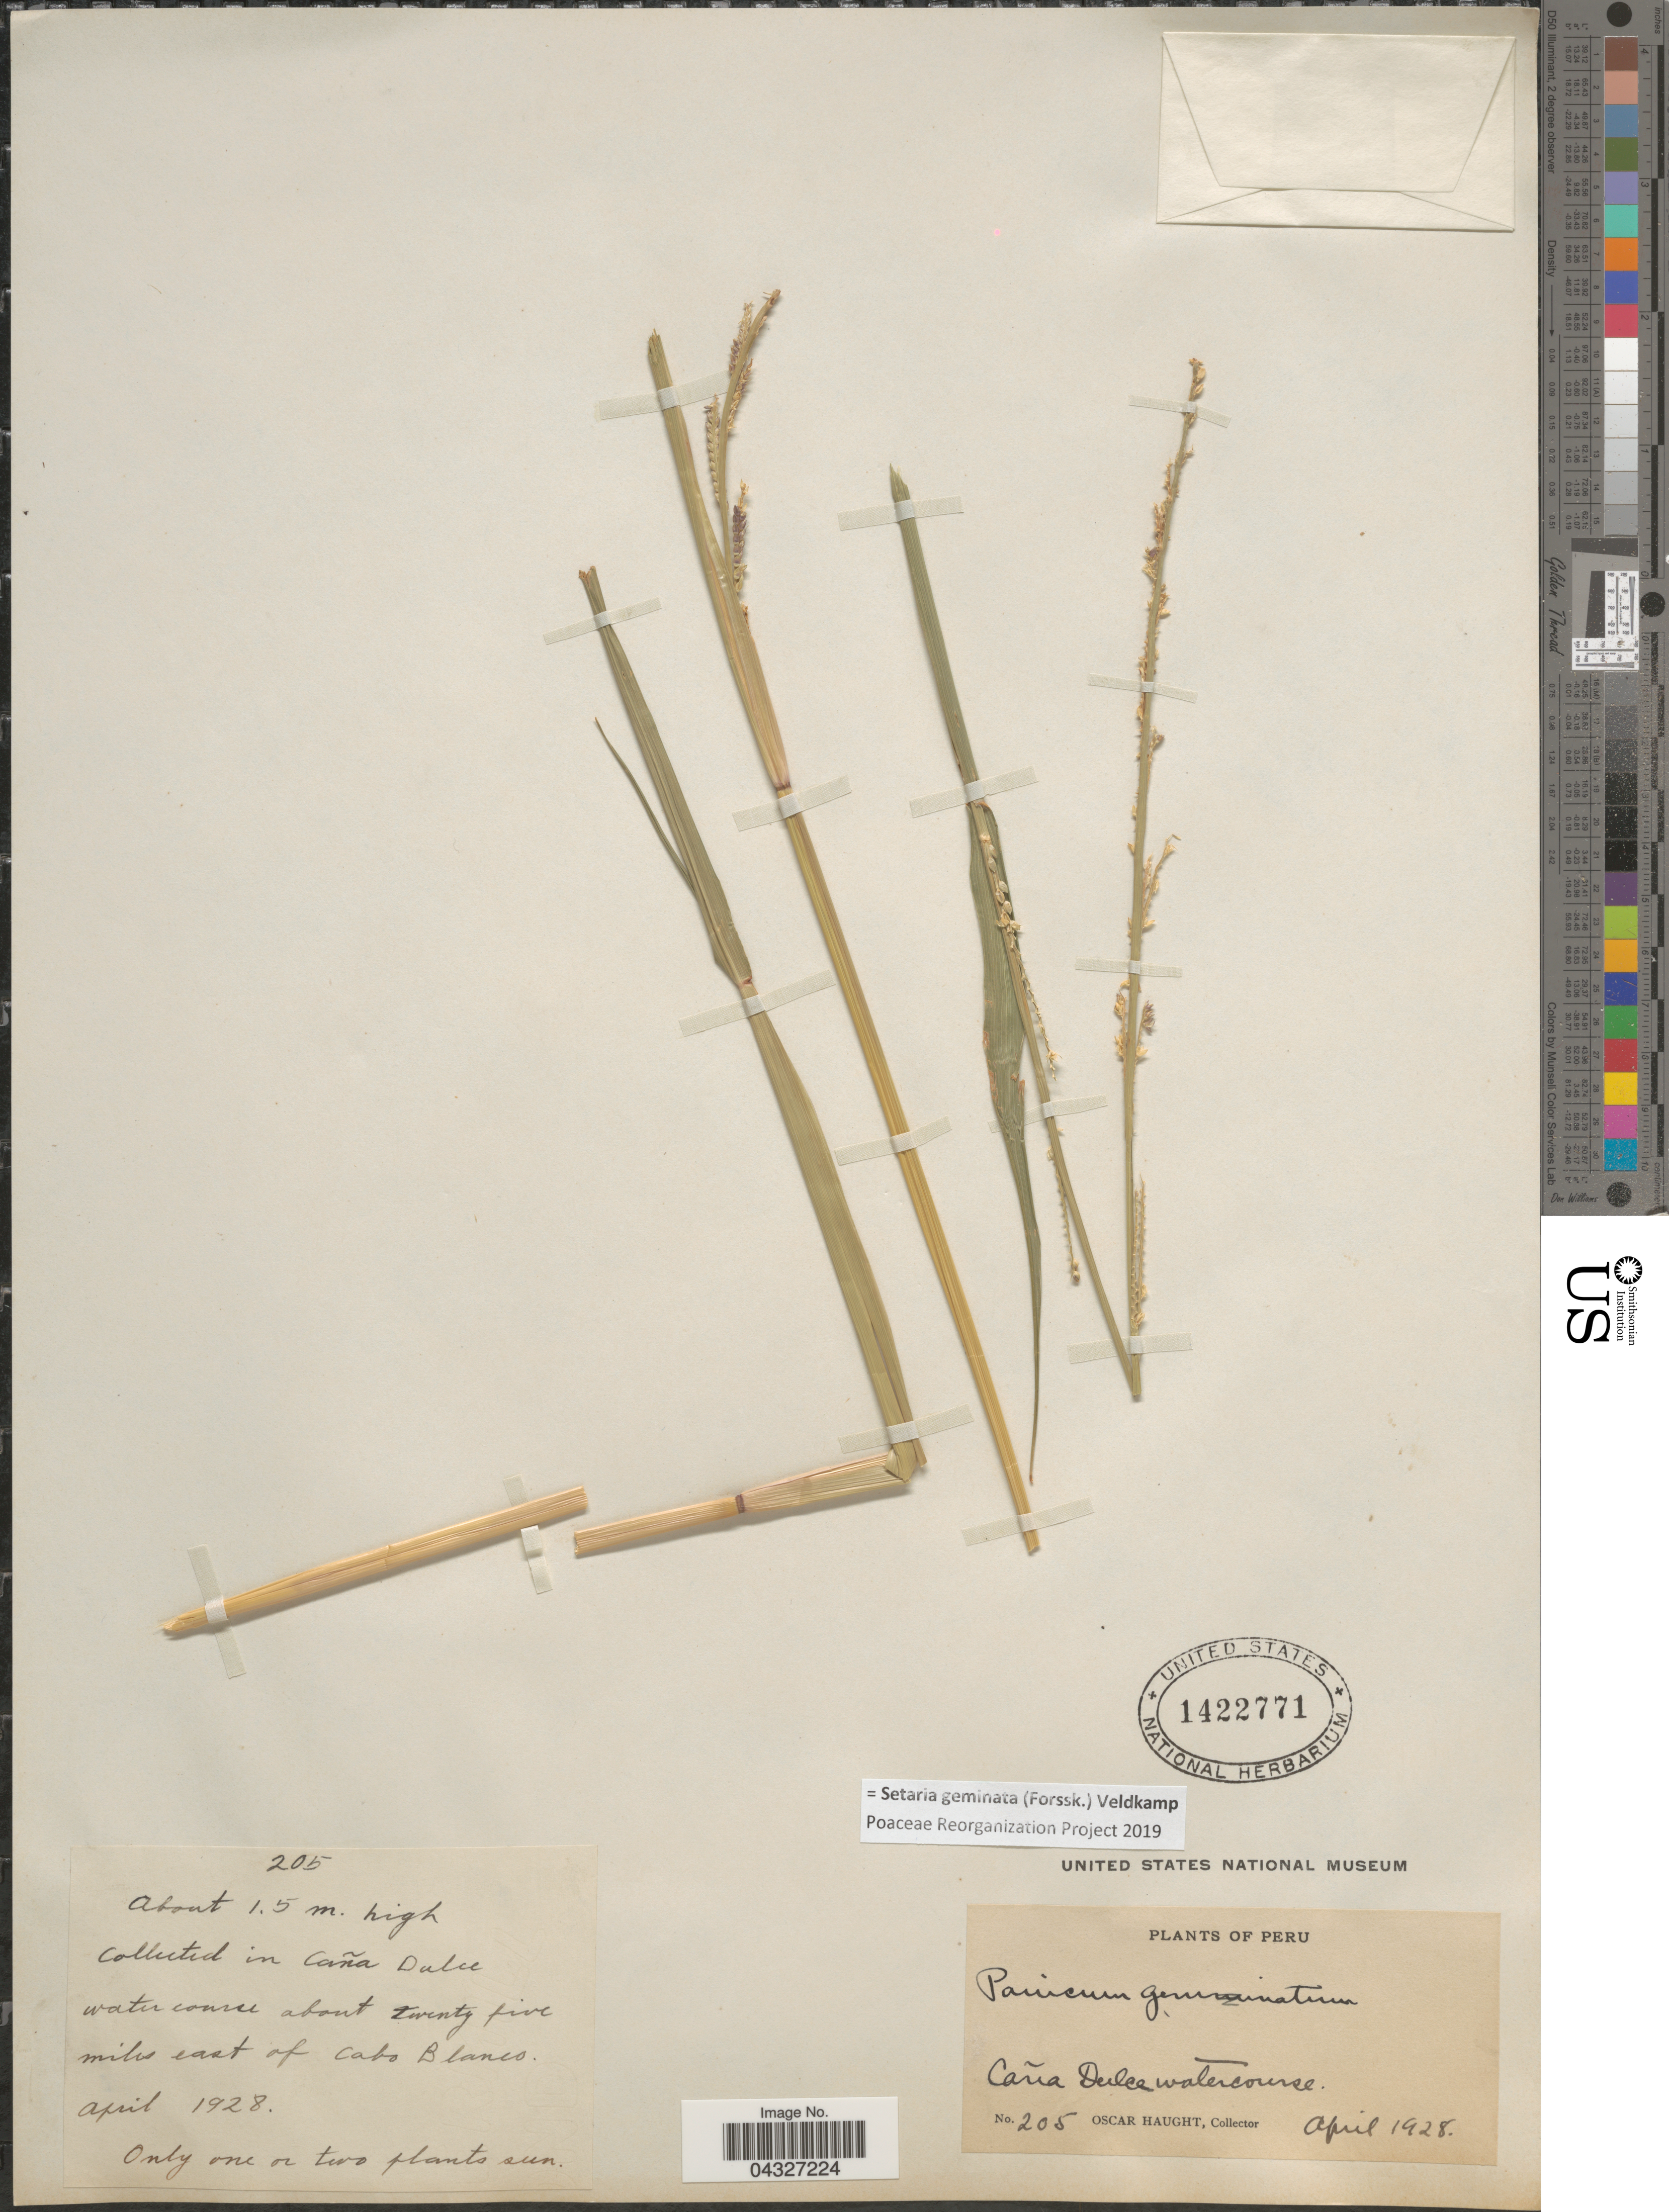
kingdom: Plantae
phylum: Tracheophyta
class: Liliopsida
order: Poales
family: Poaceae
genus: Setaria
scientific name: Setaria geminata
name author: (Forssk.) Veldkamp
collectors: O. L. Haught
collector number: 205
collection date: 1928-04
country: Peru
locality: In Caña Dulce watercourse about twenty five miles east of Cabo Blanco.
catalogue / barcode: US 1422771